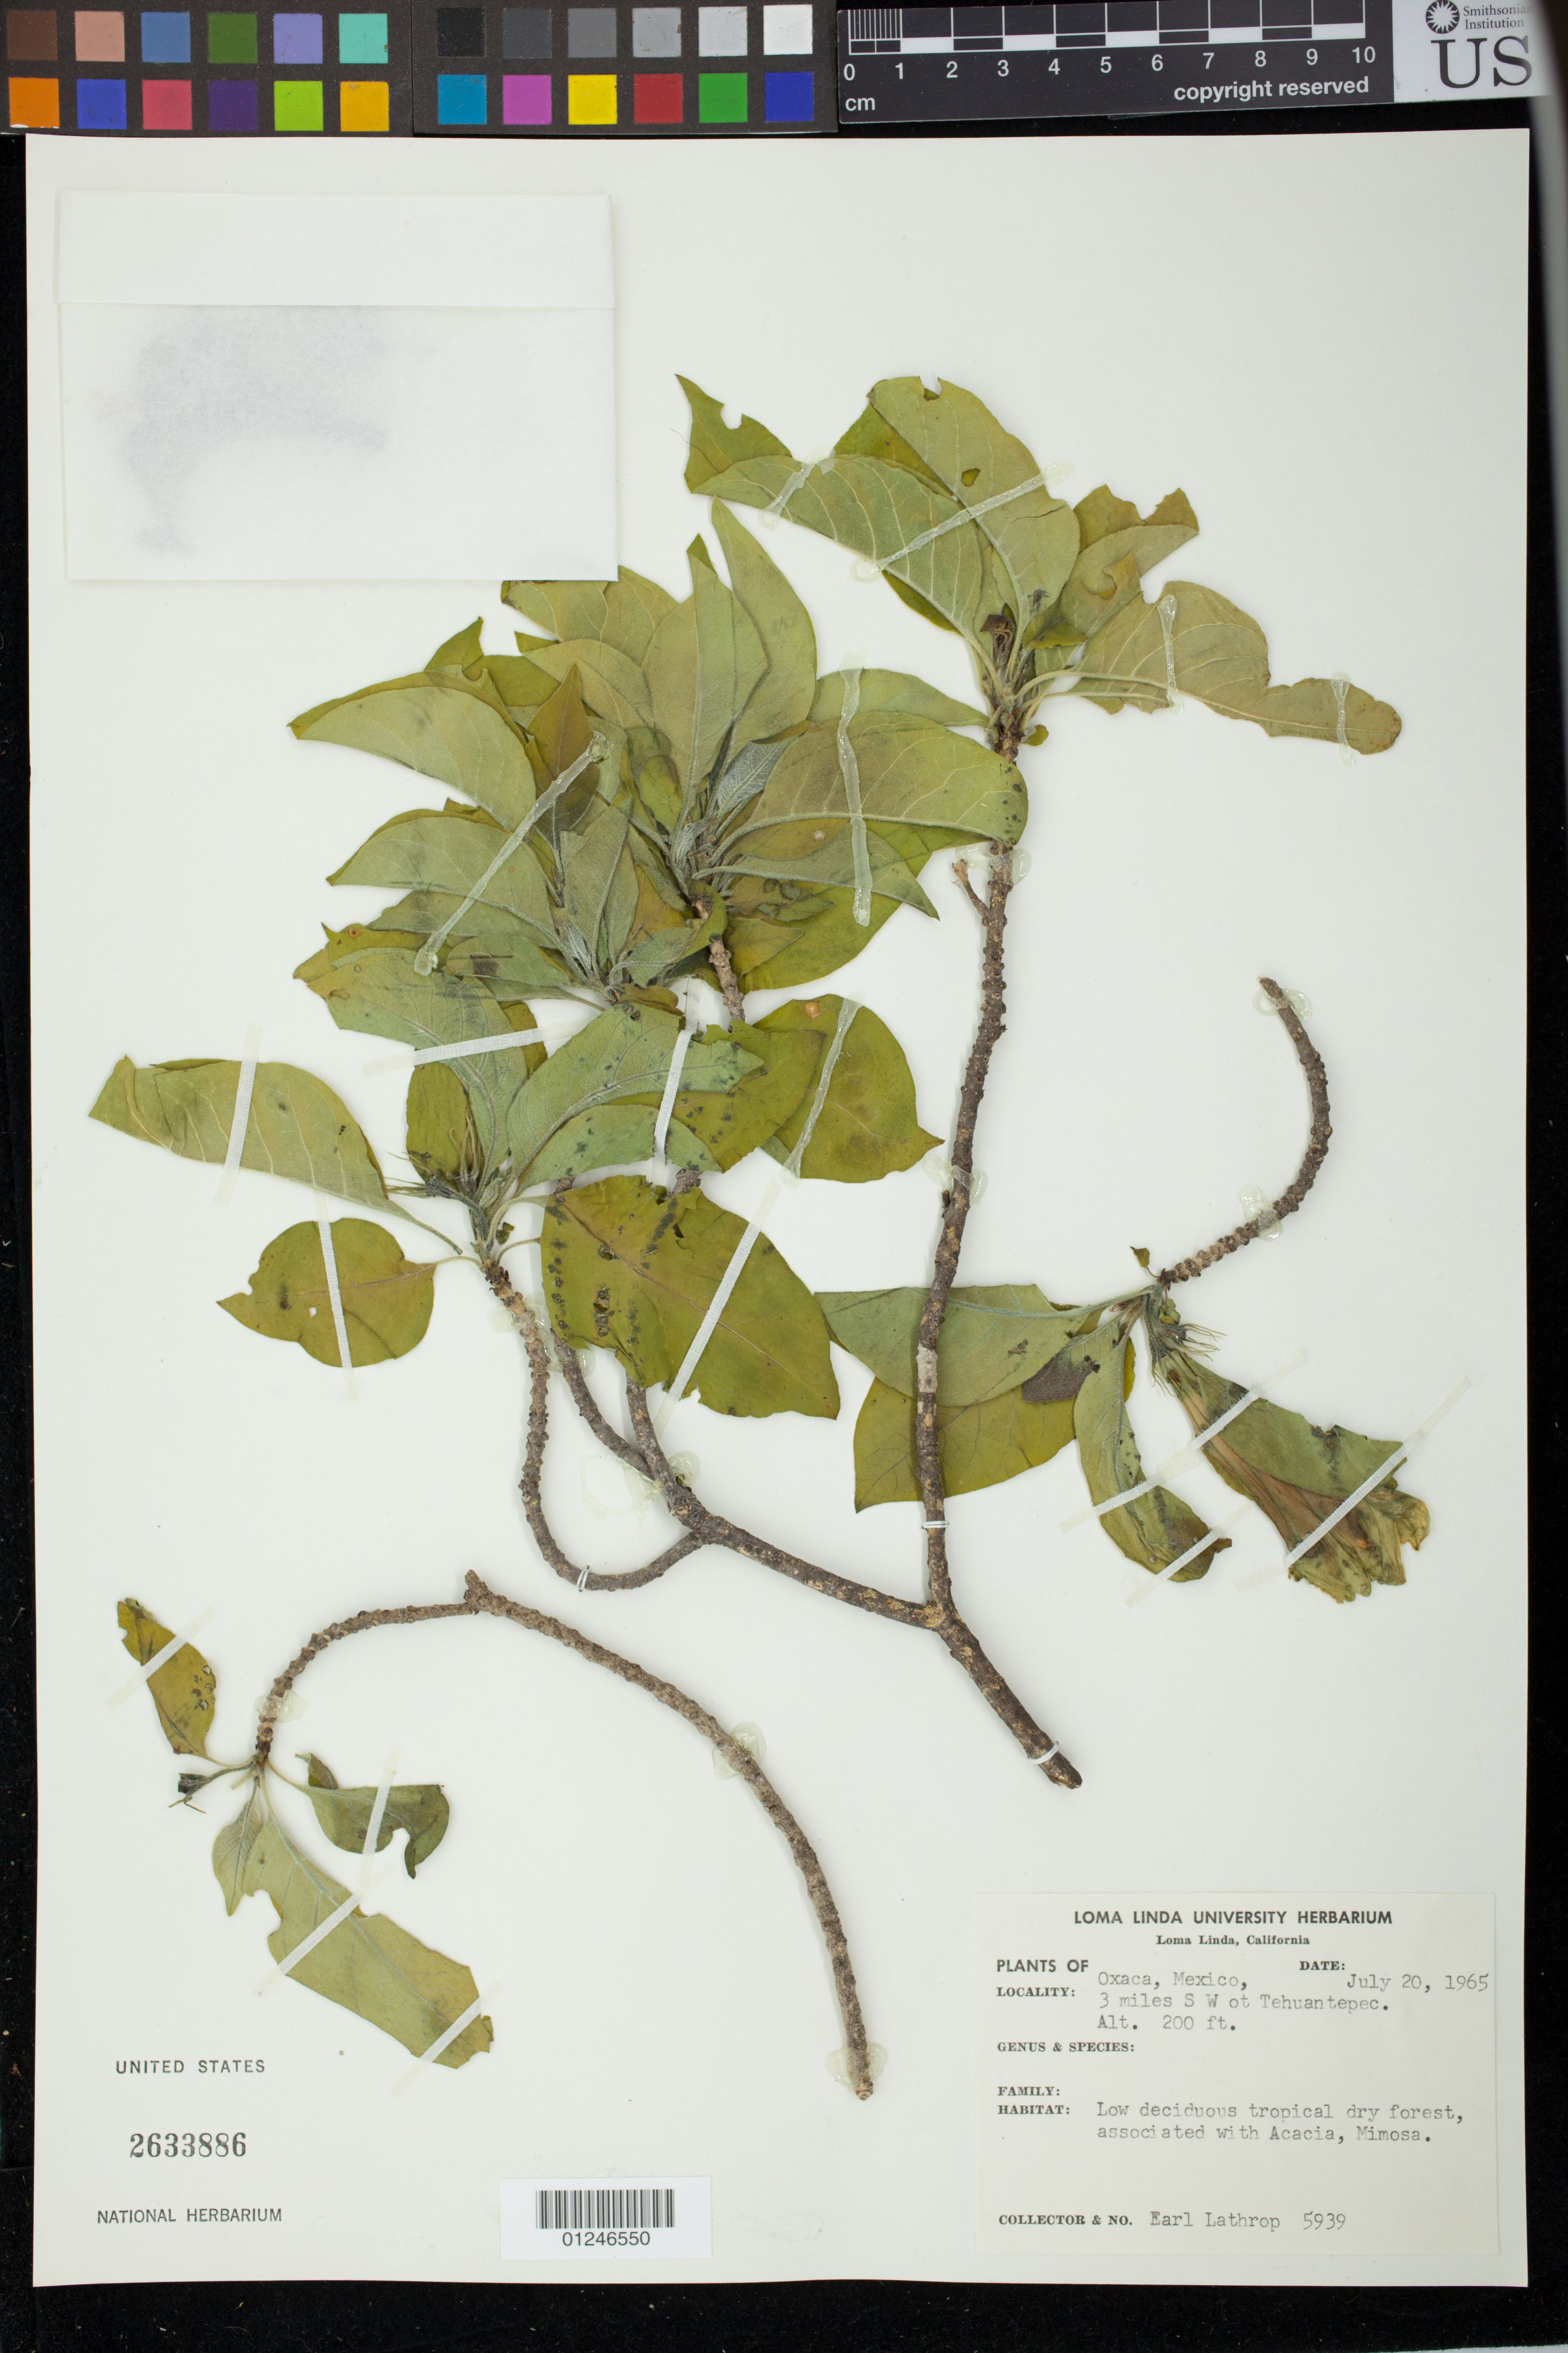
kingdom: Plantae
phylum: Tracheophyta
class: Magnoliopsida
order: Gentianales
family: Rubiaceae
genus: Hintonia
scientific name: Hintonia latiflora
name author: (Sessé & Moc. ex DC.) Bullock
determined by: Lorence, David H., (PTBG), National Tropical Botanical Garden (UNITED STATES)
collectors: E. W. Lathrop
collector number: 5939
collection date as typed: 20 Jul 1965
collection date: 1965-07-20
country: Mexico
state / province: Oaxaca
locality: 3 miles SW of Tehuantepec, Oaxaca.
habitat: Low deciduous dry tropical forest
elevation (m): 61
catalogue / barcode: US 2633886